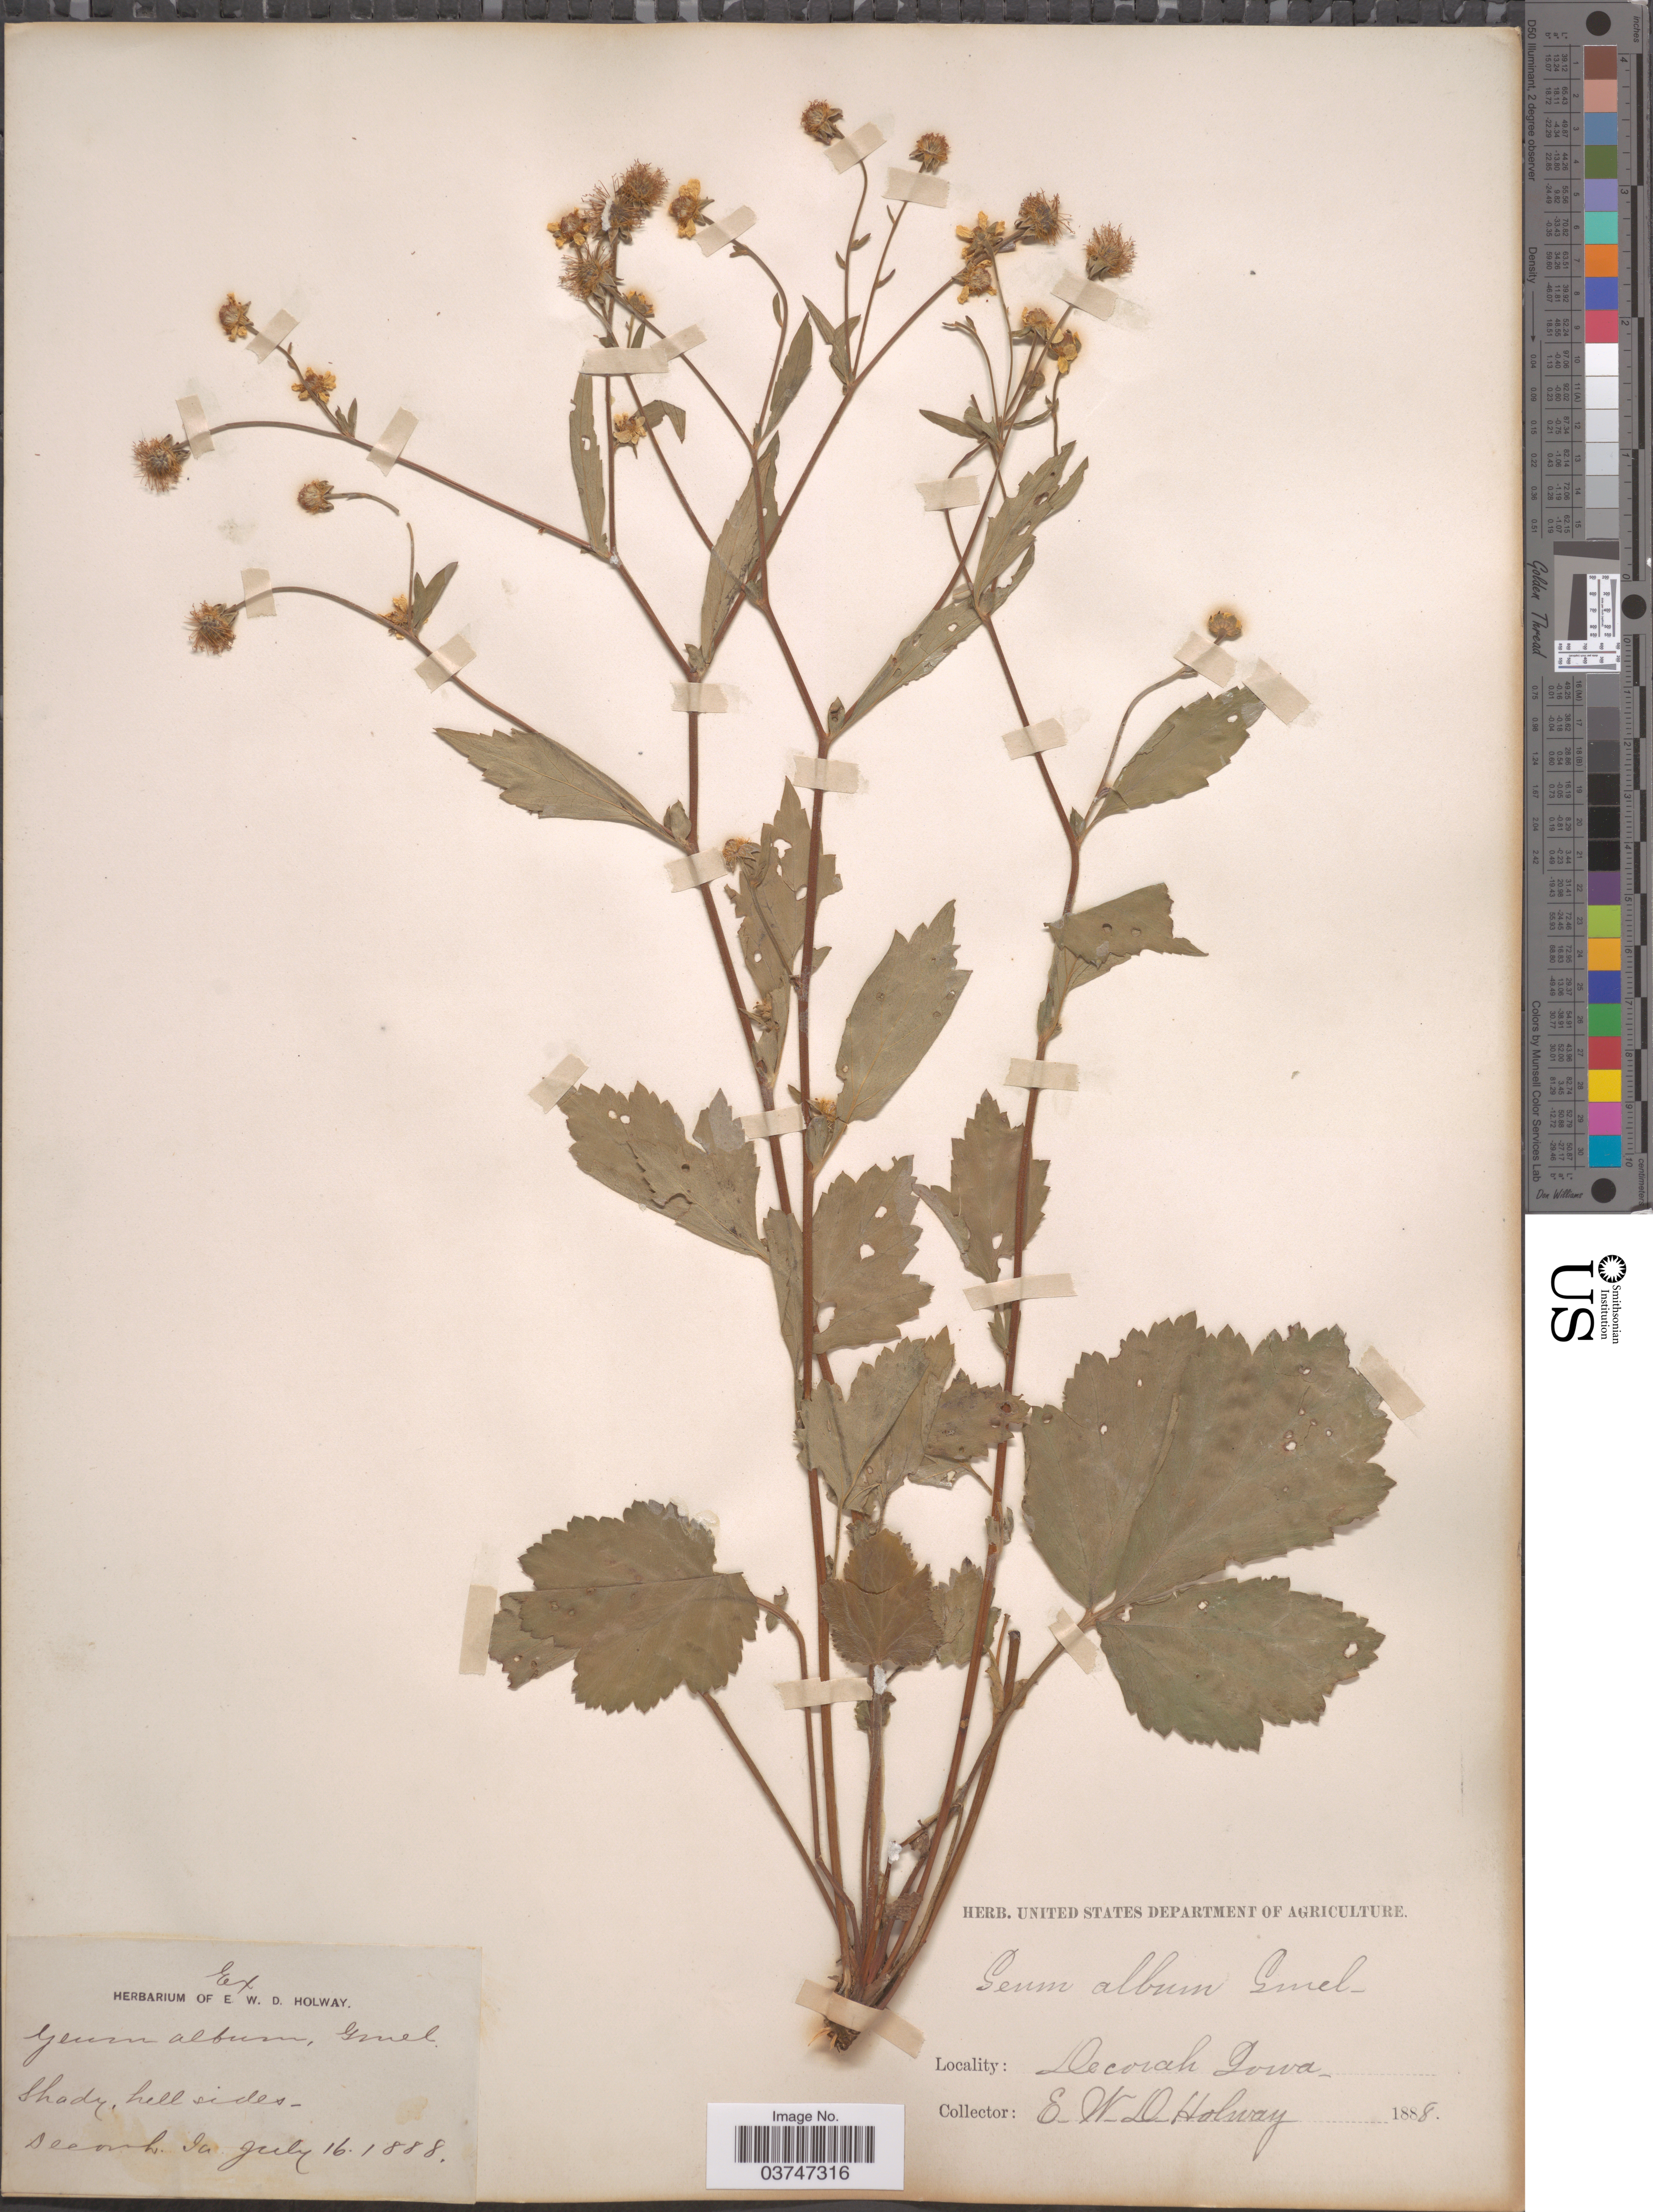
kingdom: Plantae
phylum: Tracheophyta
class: Magnoliopsida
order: Rosales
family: Rosaceae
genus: Geum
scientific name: Geum canadense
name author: Jacq.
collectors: E. W. D. Holway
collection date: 1888-07-16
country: United States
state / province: Iowa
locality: Decorah.